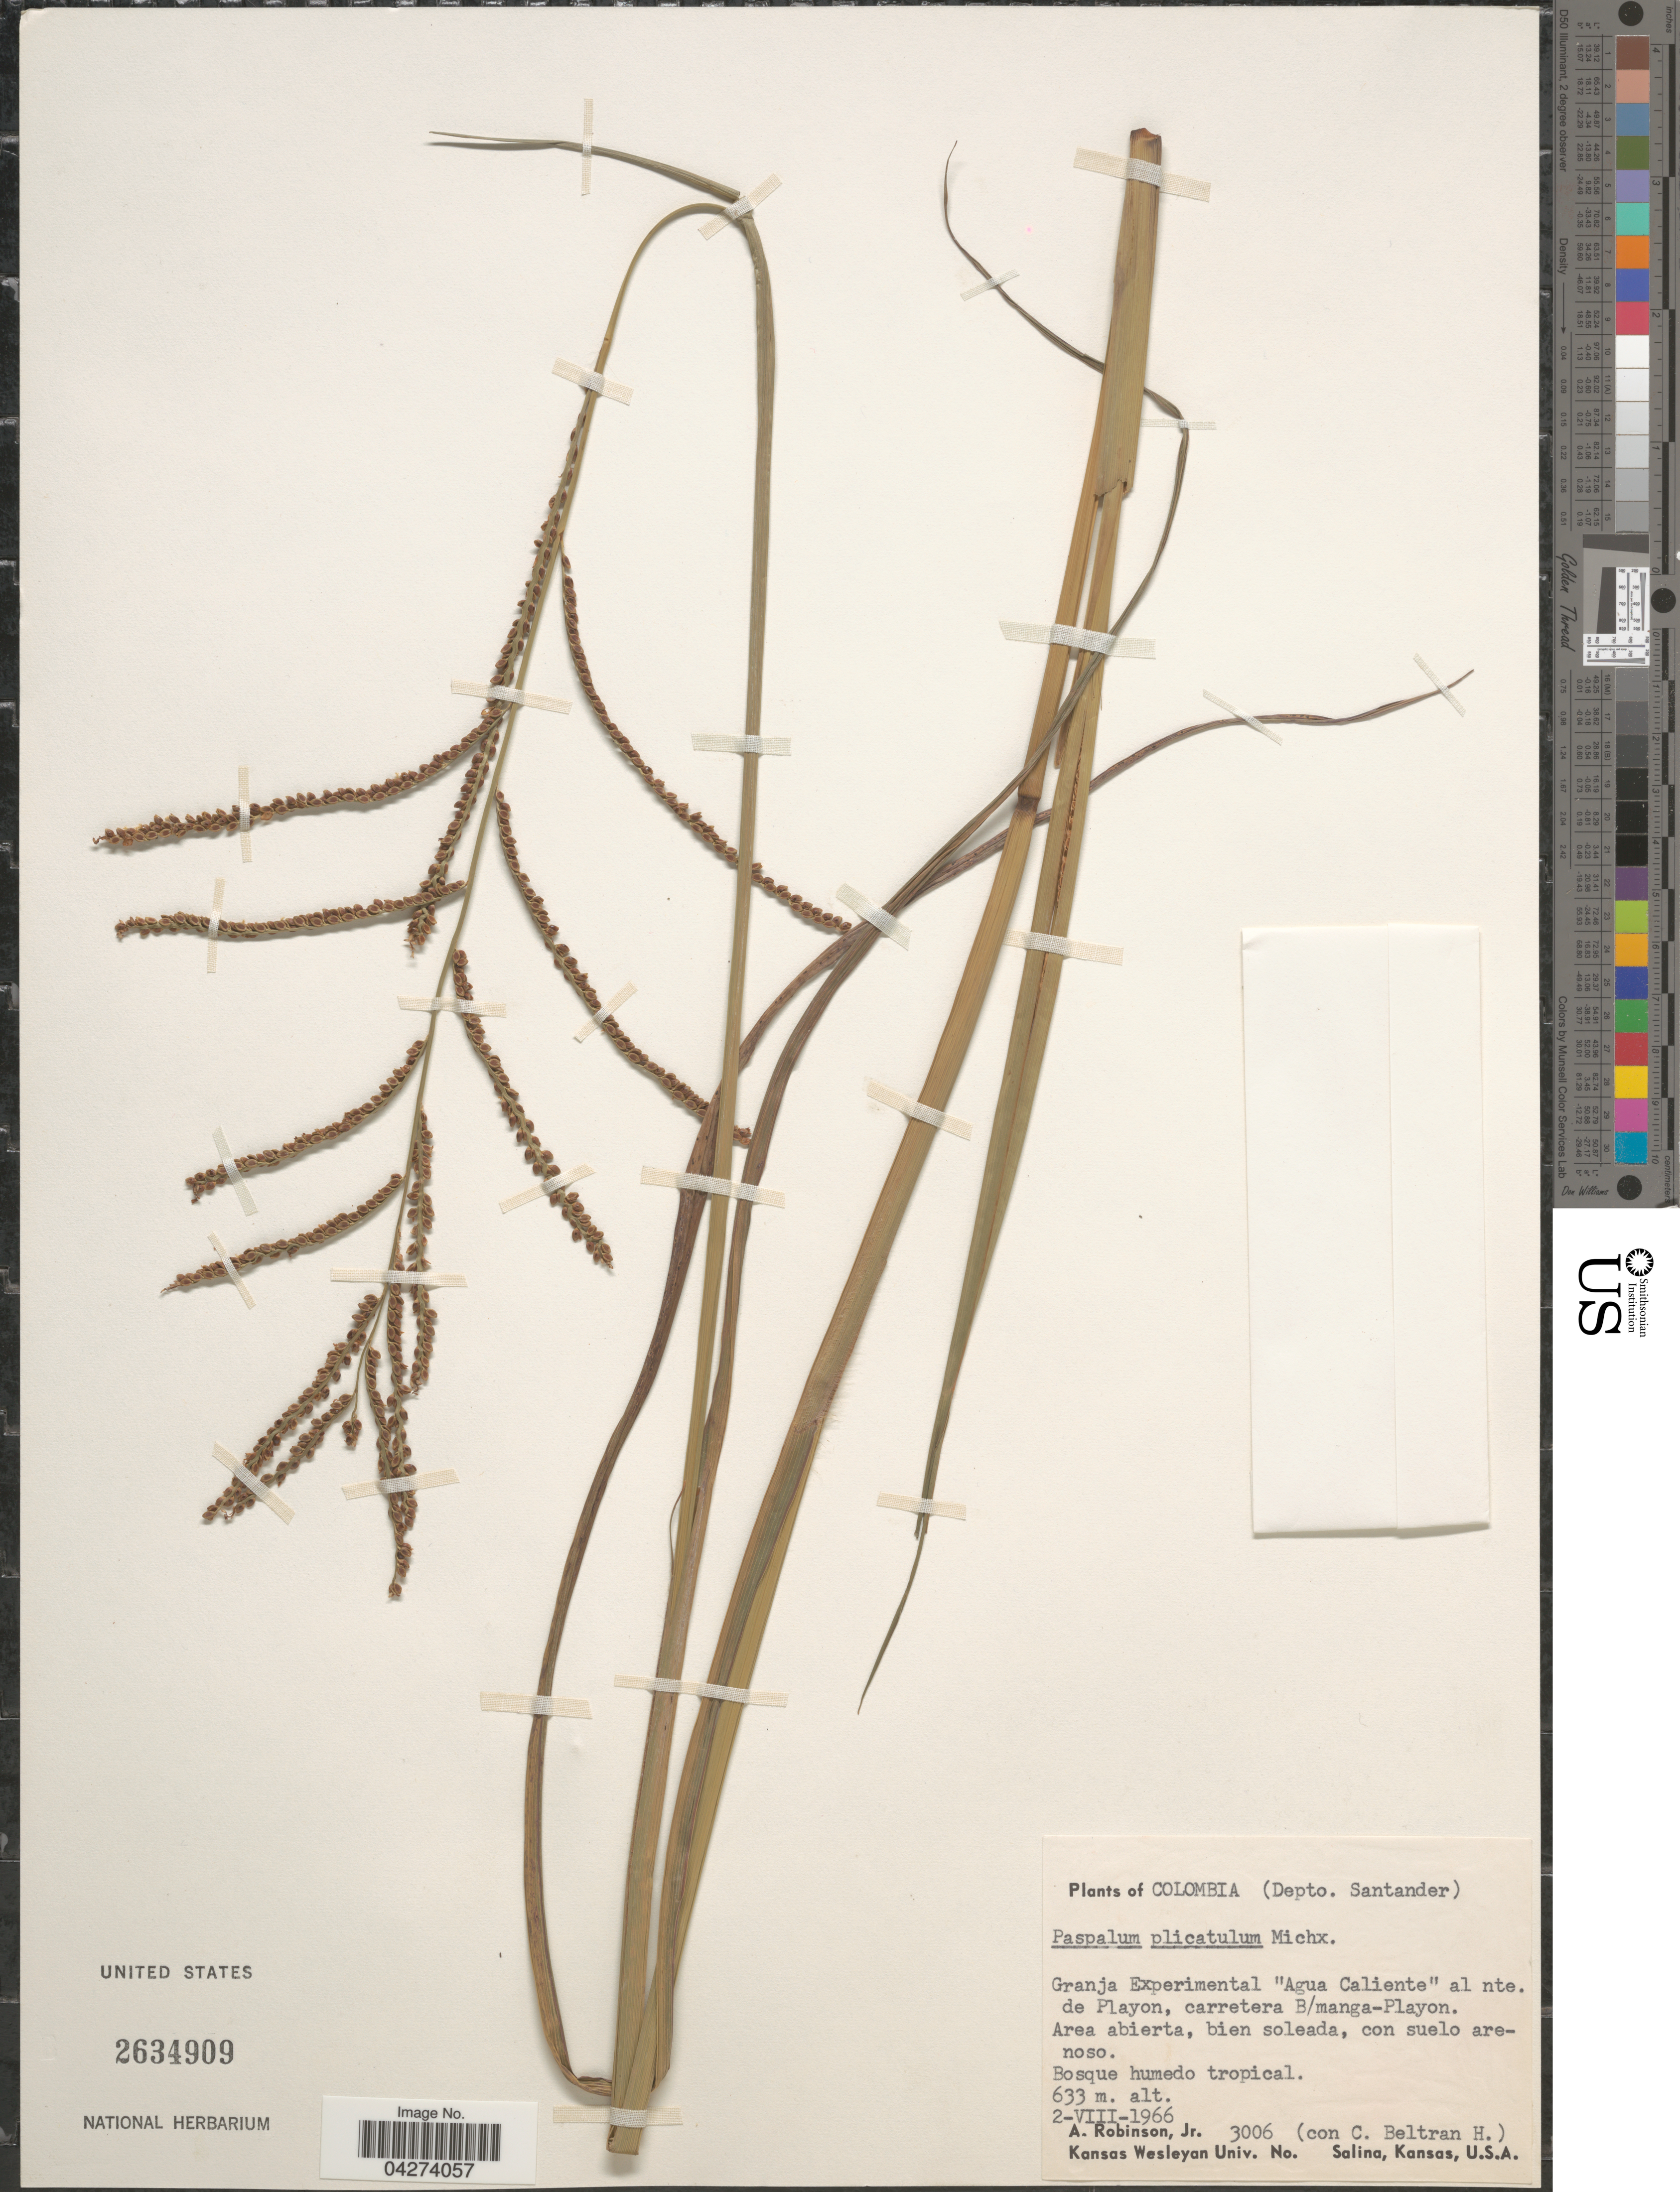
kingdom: Plantae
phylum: Tracheophyta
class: Liliopsida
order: Poales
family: Poaceae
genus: Paspalum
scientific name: Paspalum plicatulum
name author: Michx.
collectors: A. Robinson Jr. & C. Beltran H.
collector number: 3006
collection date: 1966-08-02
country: Colombia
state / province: Santander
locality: (Depto. Santander). Granja Experimental "Agua Caliente" al nte. de Playon, carretera B/manga-Playon.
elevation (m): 633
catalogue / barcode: US 2634909